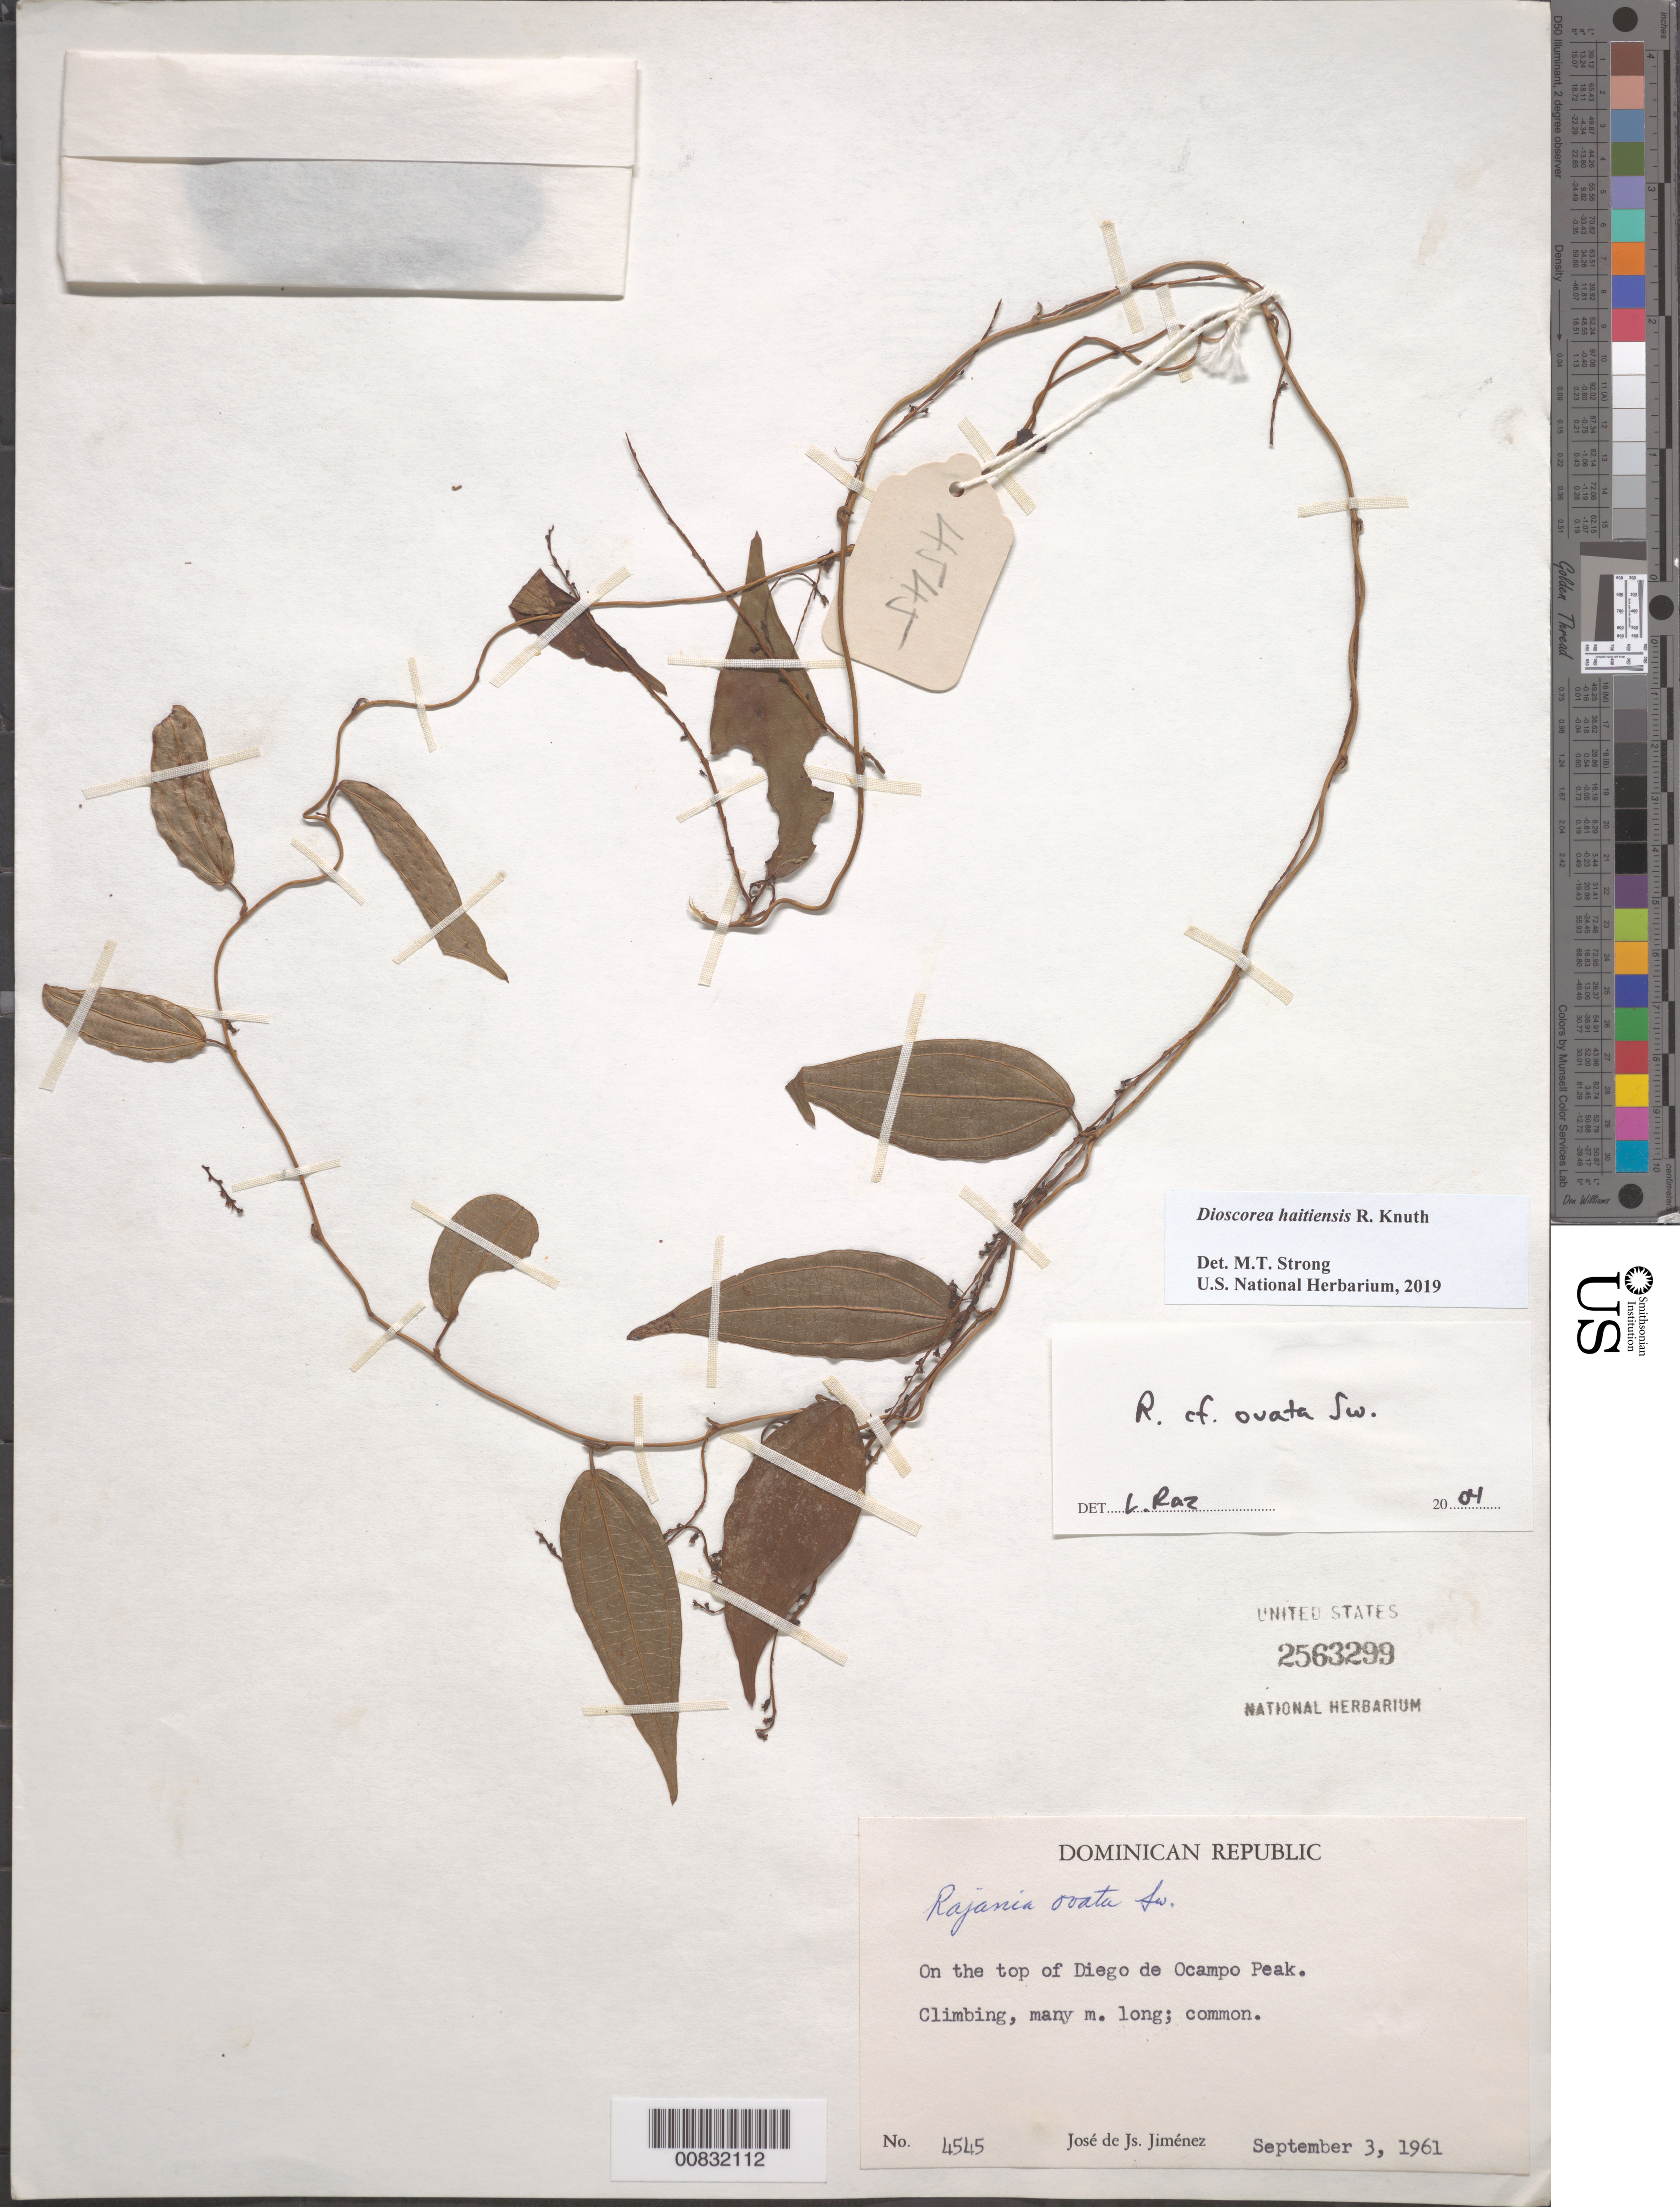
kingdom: Plantae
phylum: Tracheophyta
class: Liliopsida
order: Dioscoreales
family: Dioscoreaceae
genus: Dioscorea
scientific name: Dioscorea haitiensis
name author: R. Knuth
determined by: Strong, M. T., (US), Smithsonian Institution - National Museum of Natural History (UNITED STATES)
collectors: J. J. Jiménez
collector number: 4545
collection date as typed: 03 Sep 1961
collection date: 1961-09-03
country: Dominican Republic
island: Hispaniola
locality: On the top of Diego de Ocampo Peak.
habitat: On top of peak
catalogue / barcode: US 2563299